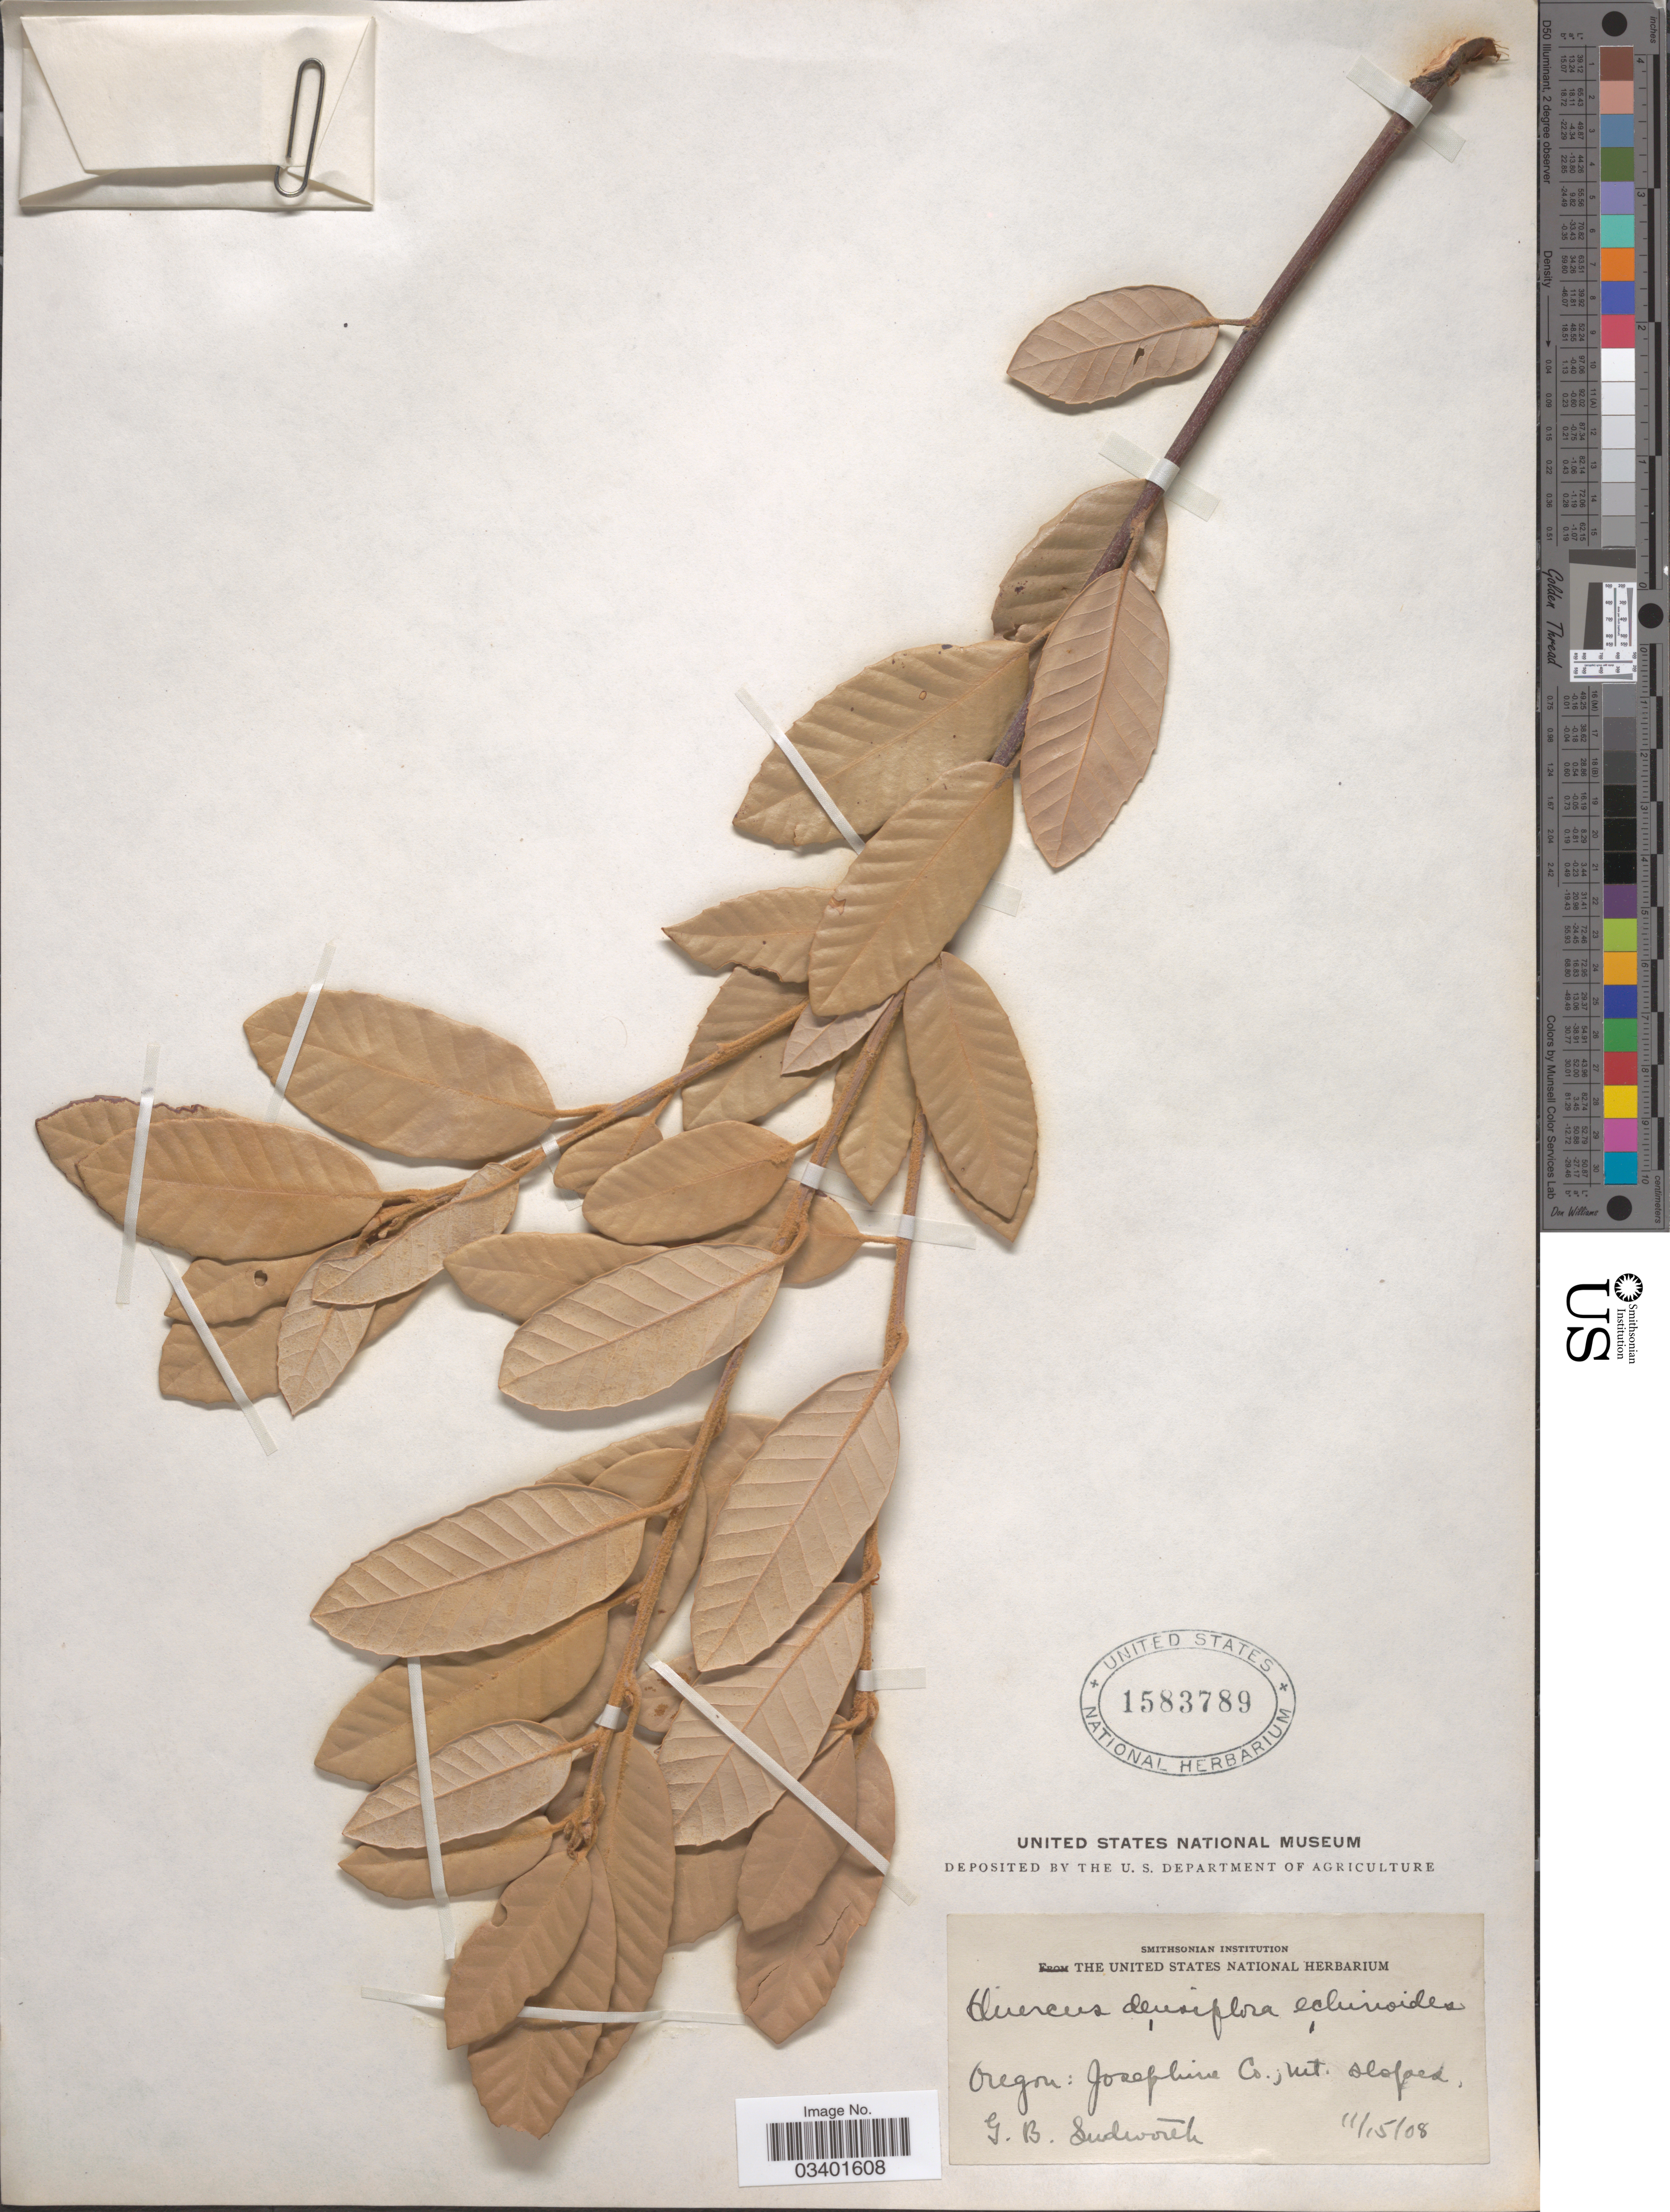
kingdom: Plantae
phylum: Tracheophyta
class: Magnoliopsida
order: Fagales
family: Fagaceae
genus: Notholithocarpus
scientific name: Notholithocarpus densiflorus var. densiflorus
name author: (Hook. & Arn.) P. S. Manos et al.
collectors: G. B. Sudworth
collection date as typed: Transcribed d/m/y: 15/11/8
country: United States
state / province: Oregon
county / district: Josephine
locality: Josephine Co.; Mt. slopes.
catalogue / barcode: US 1583789